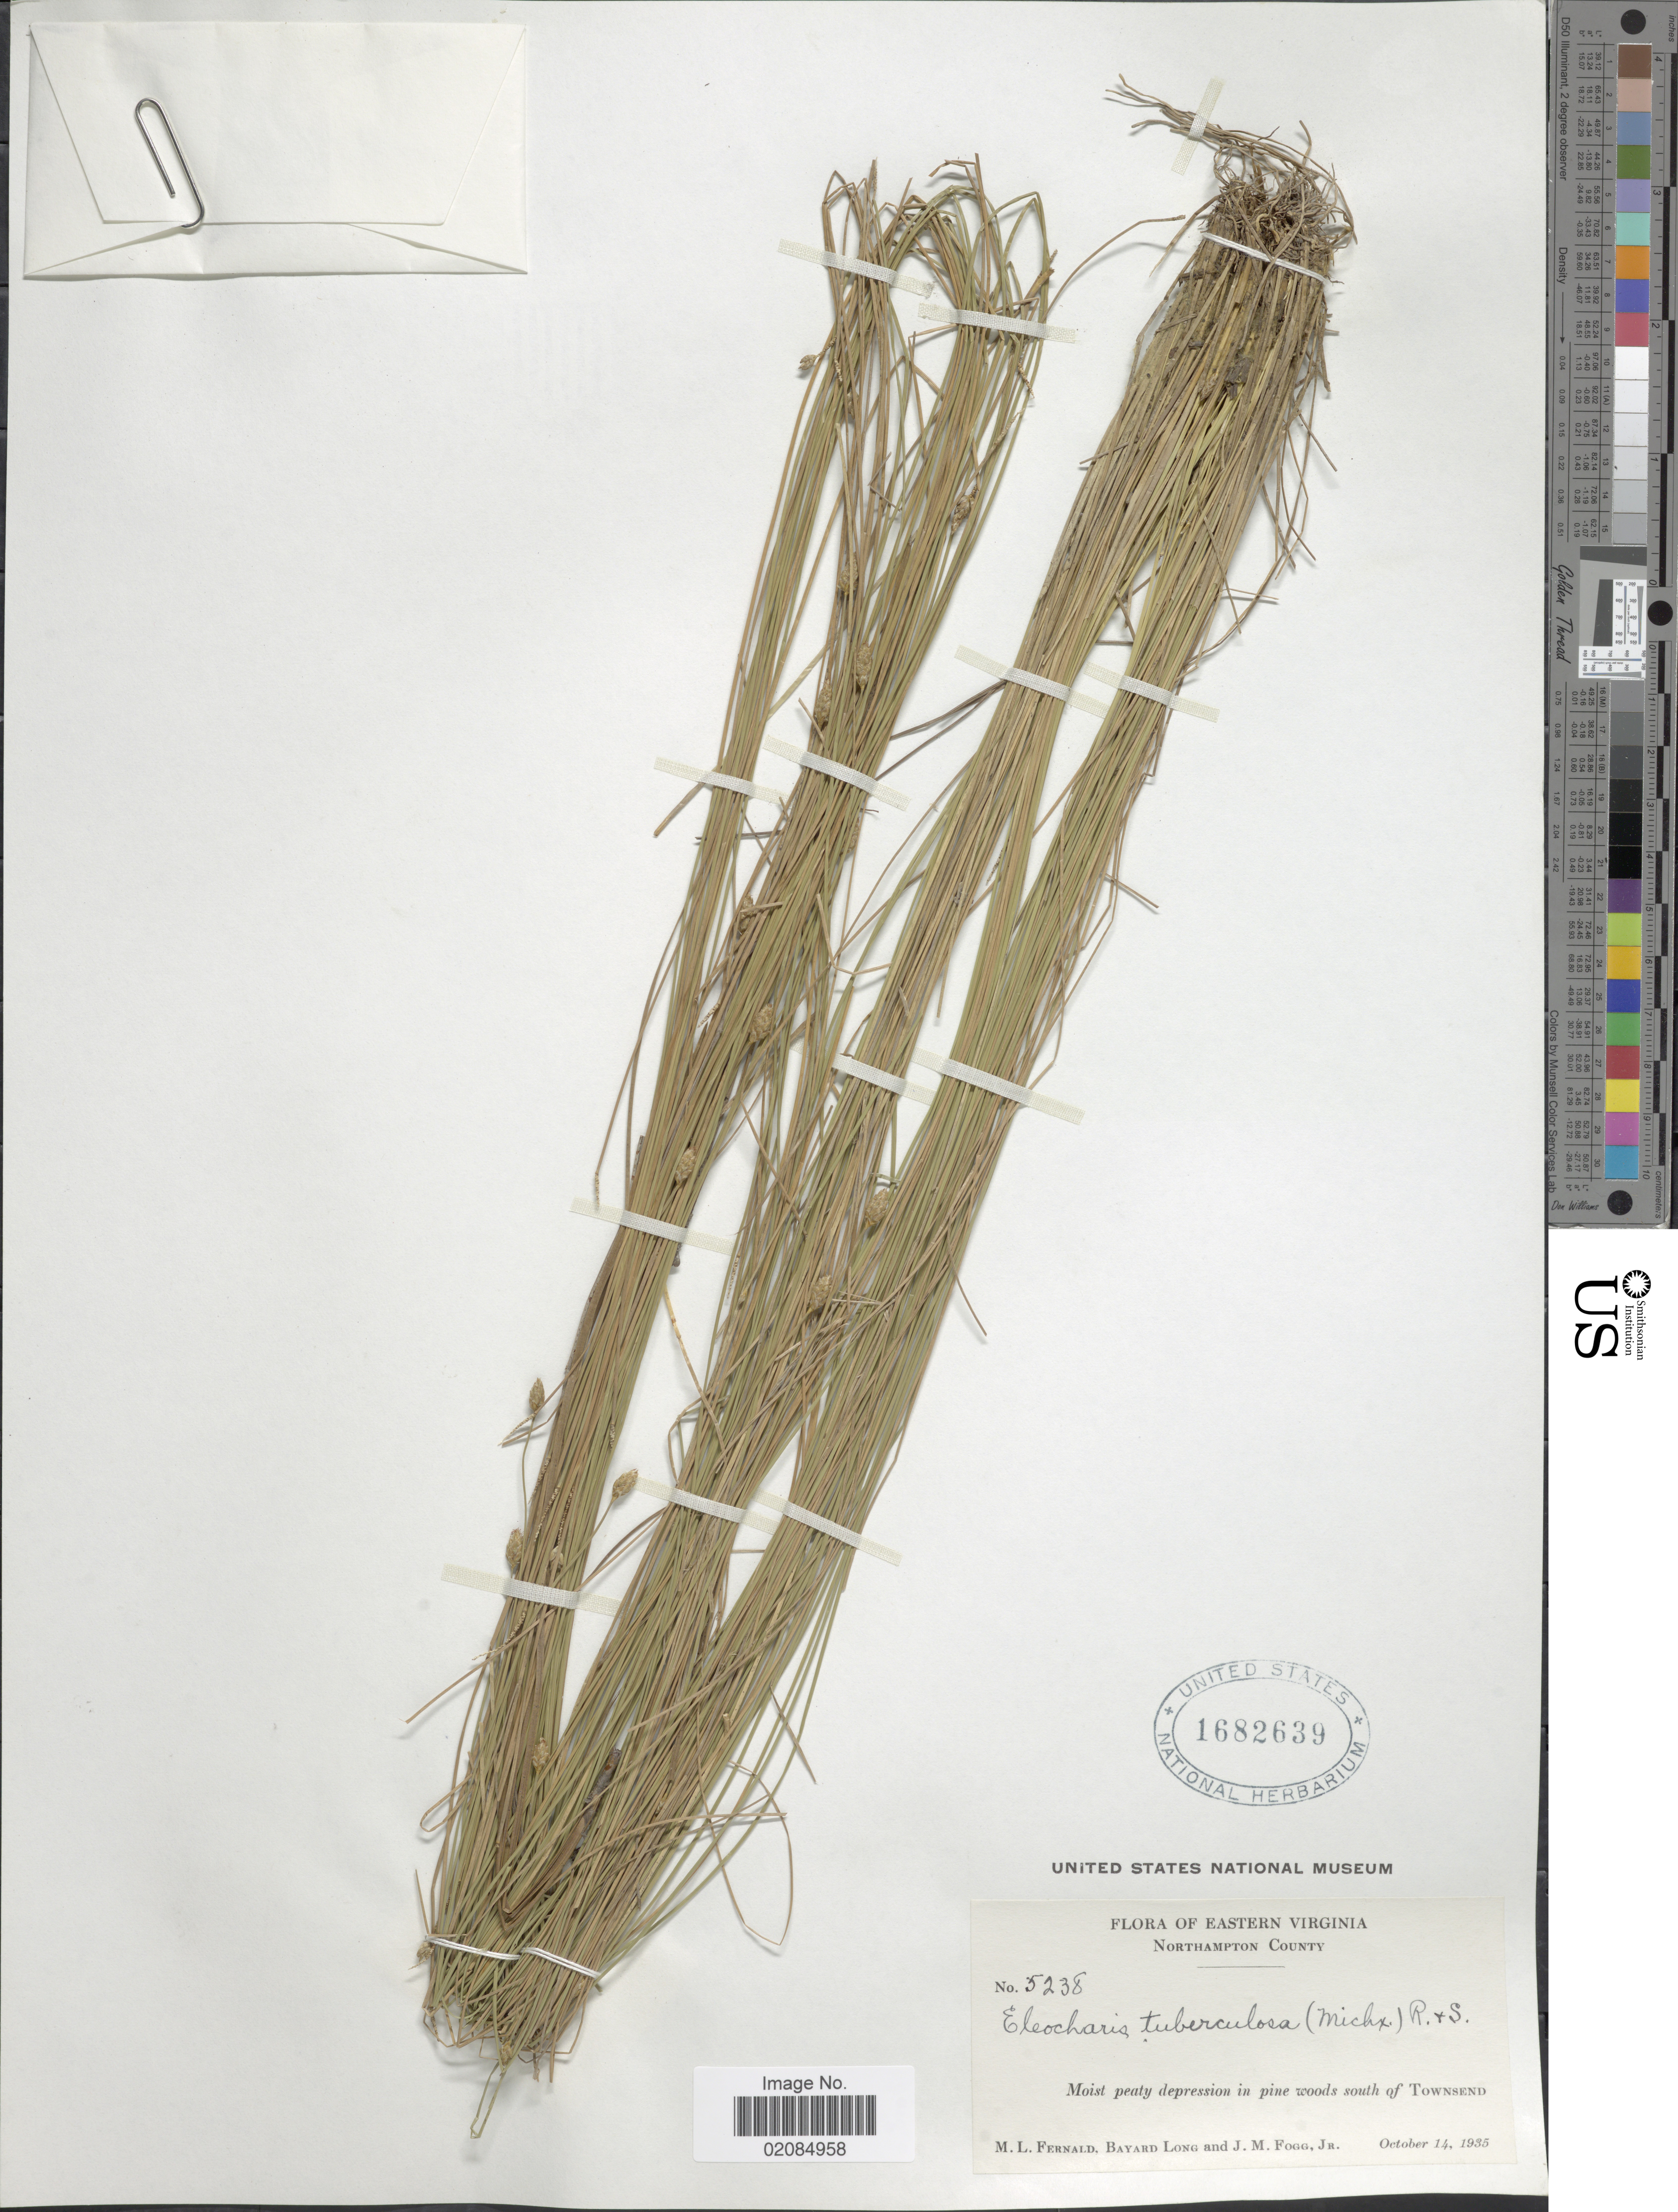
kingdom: Plantae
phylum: Tracheophyta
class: Liliopsida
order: Poales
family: Cyperaceae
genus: Eleocharis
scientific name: Eleocharis tuberculosa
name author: (Michx.) Roem. & Schult.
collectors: M. L. Fernald, B. Long & J. Fogg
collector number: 5238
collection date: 1935-10-14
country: United States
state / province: Virginia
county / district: Northampton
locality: Northampton County. Moist peaty depression in pinewoods south of Townsend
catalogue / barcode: US 1682639